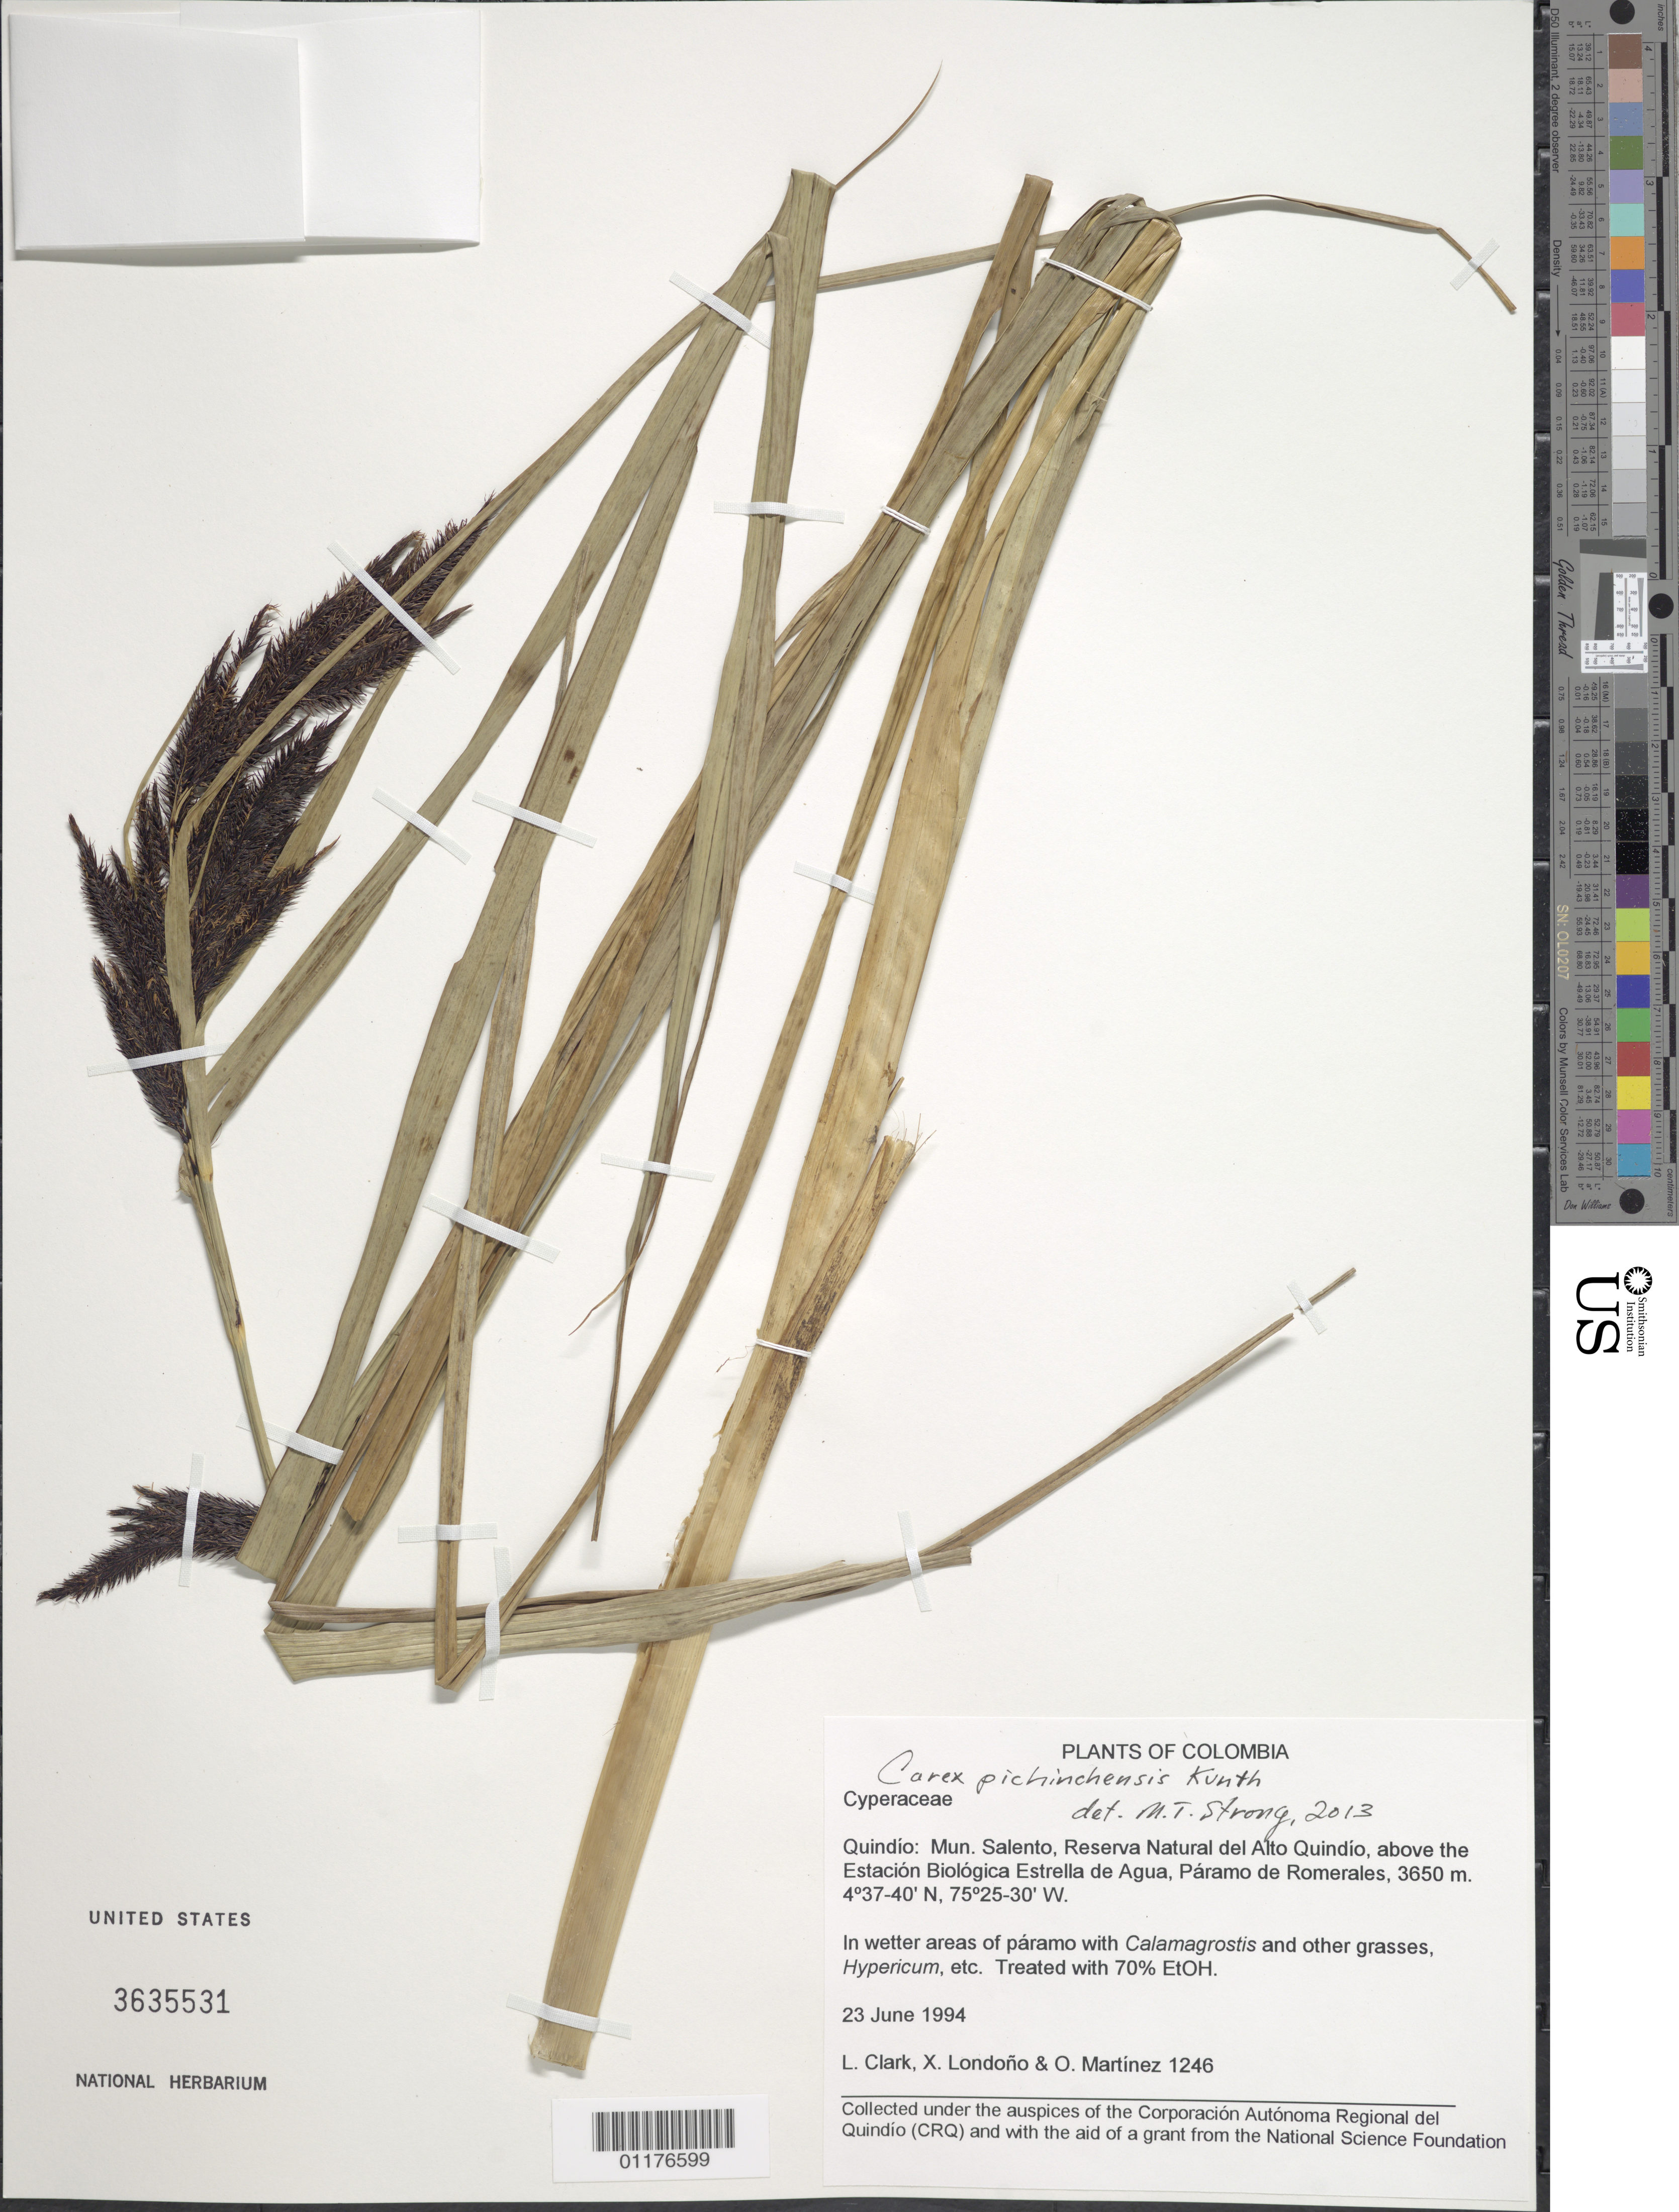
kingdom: Plantae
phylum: Tracheophyta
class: Liliopsida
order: Poales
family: Cyperaceae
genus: Carex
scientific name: Carex pichinchensis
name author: Kunth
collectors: L. G. Clark, X. Londoño & O. Martínez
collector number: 1246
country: Colombia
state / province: Quindío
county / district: Salento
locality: Reserva Natural de Alto Quindio, above the Estacion Biologica Estella de Agua, Paramo de Romerales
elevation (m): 3650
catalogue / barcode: US 3635531